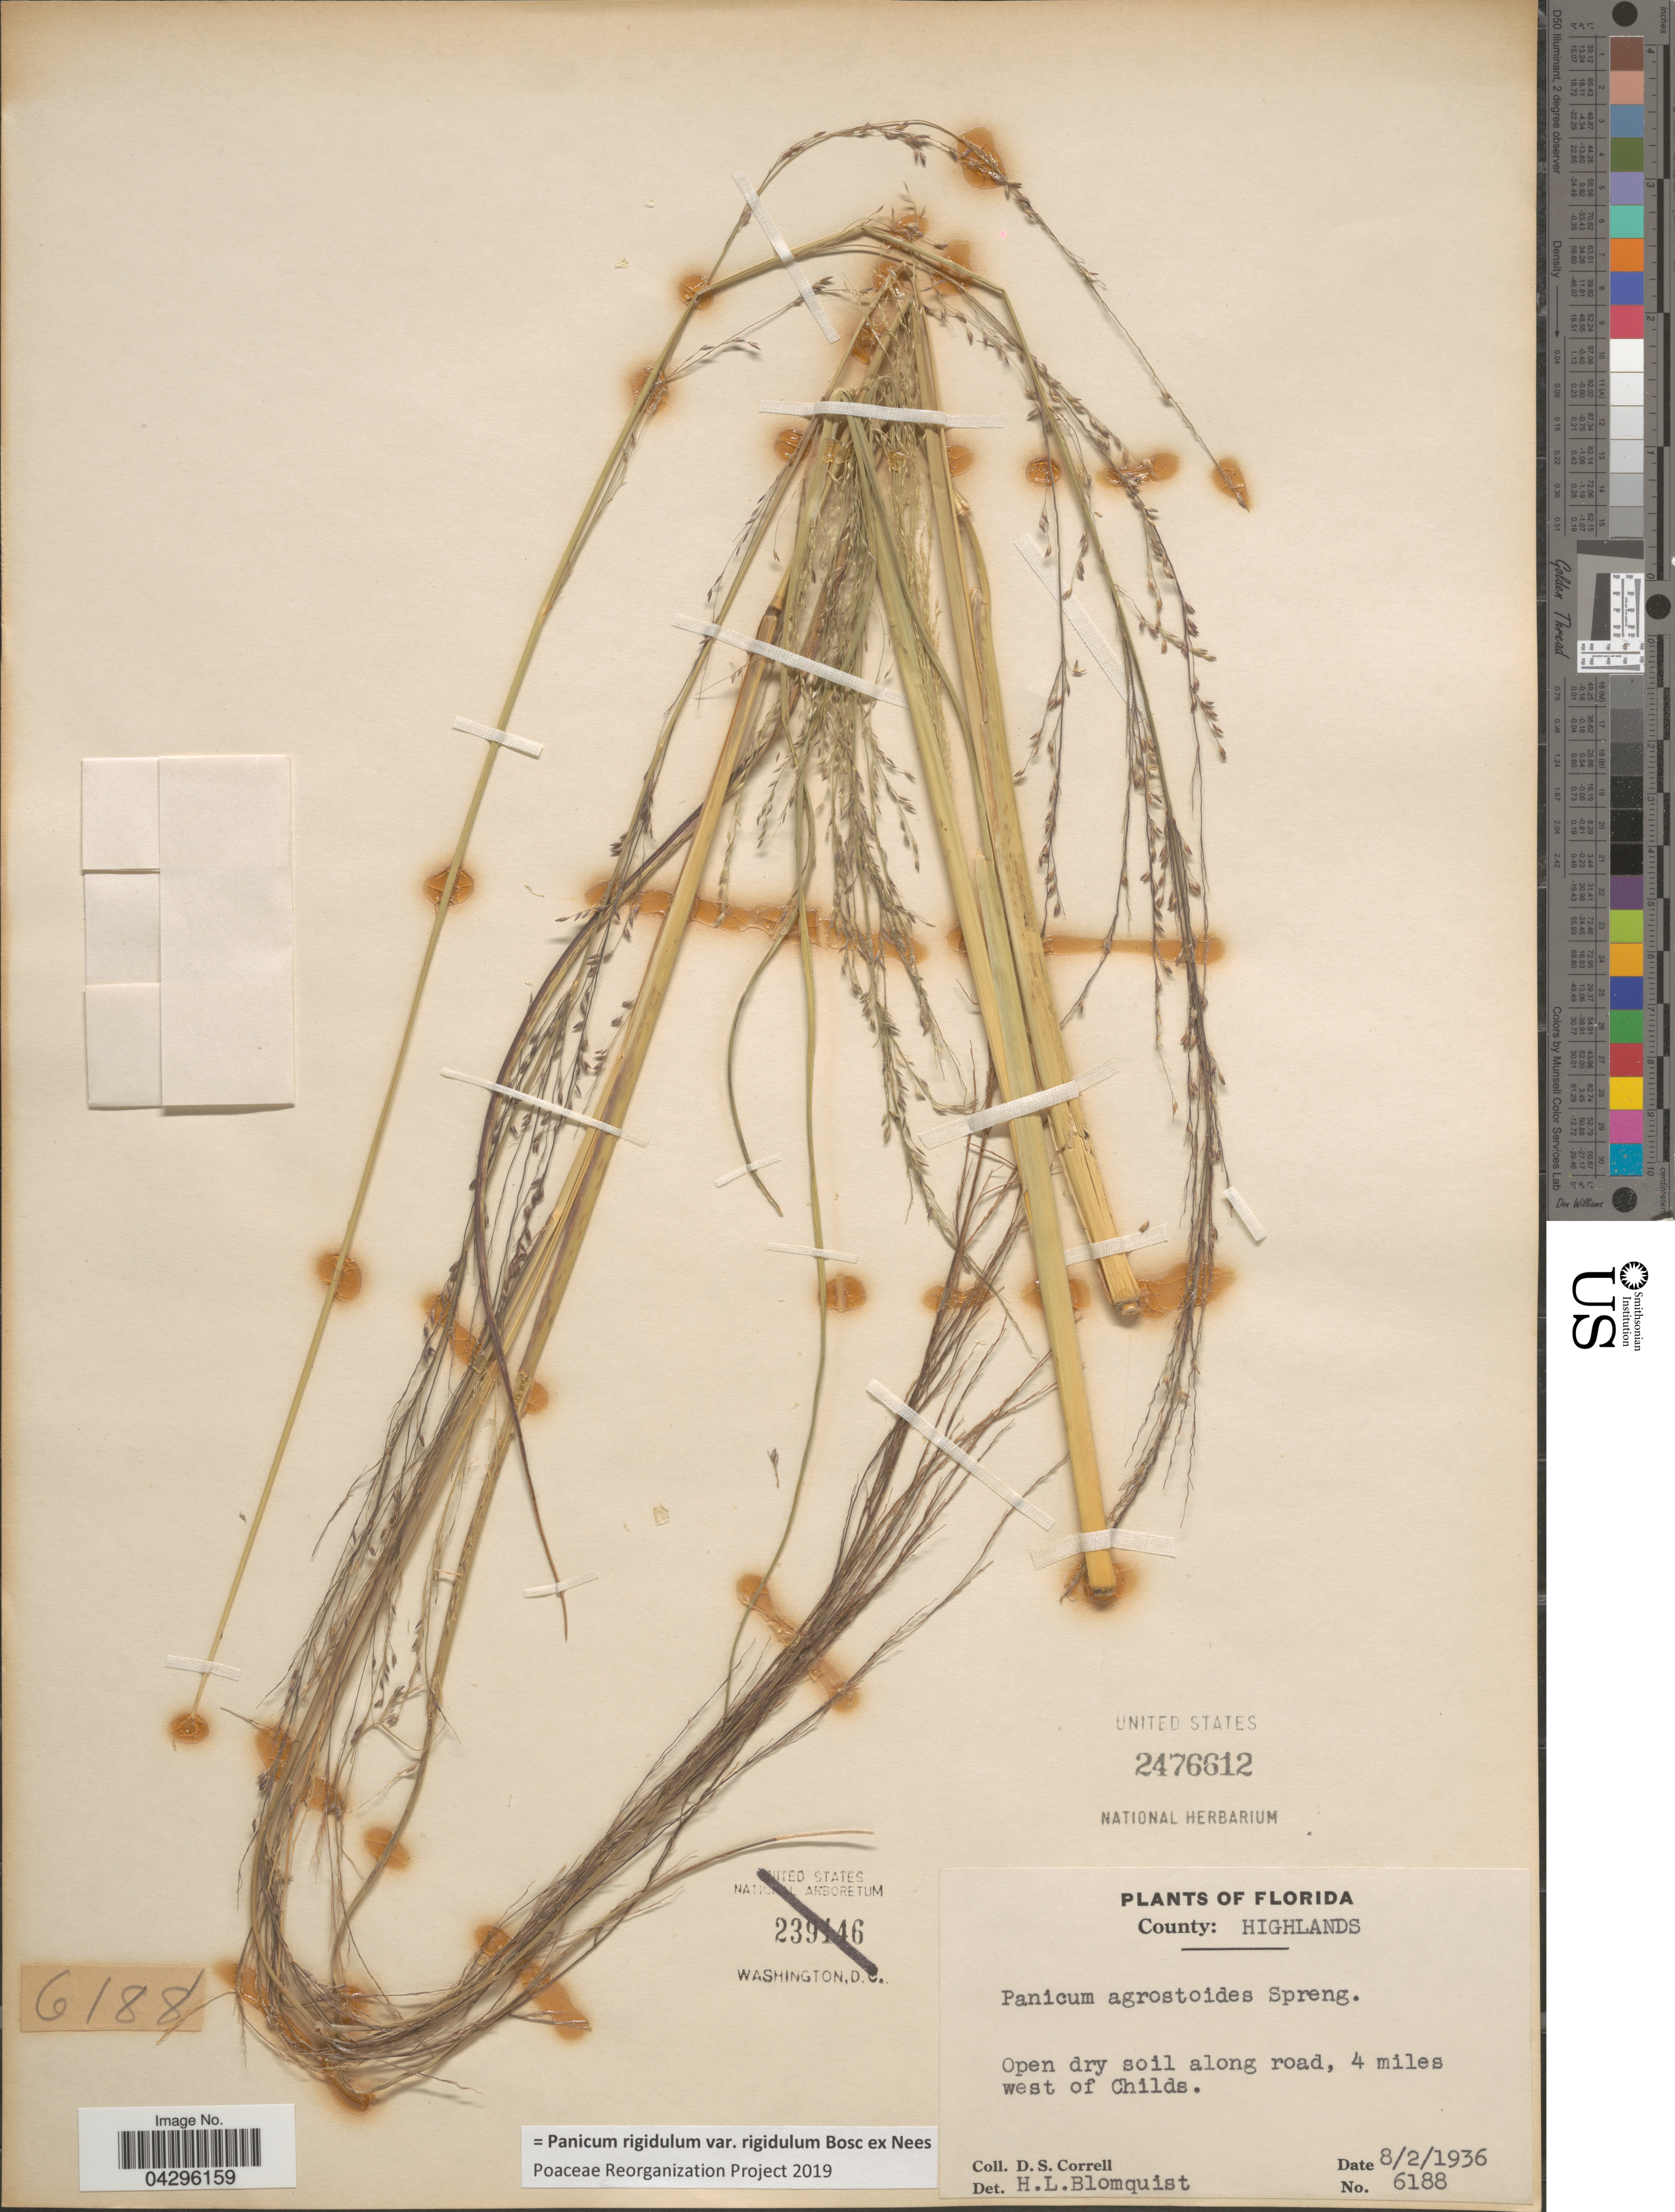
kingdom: Plantae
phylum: Tracheophyta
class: Liliopsida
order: Poales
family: Poaceae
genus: Panicum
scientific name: Panicum rigidulum var. rigidulum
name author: Bosc ex Nees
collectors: D. S. Correll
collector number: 6188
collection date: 1936-08-02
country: United States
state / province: Florida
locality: County: Highlands. Open dry soil along road, 4 miles west of Childs.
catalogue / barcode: US 2476612